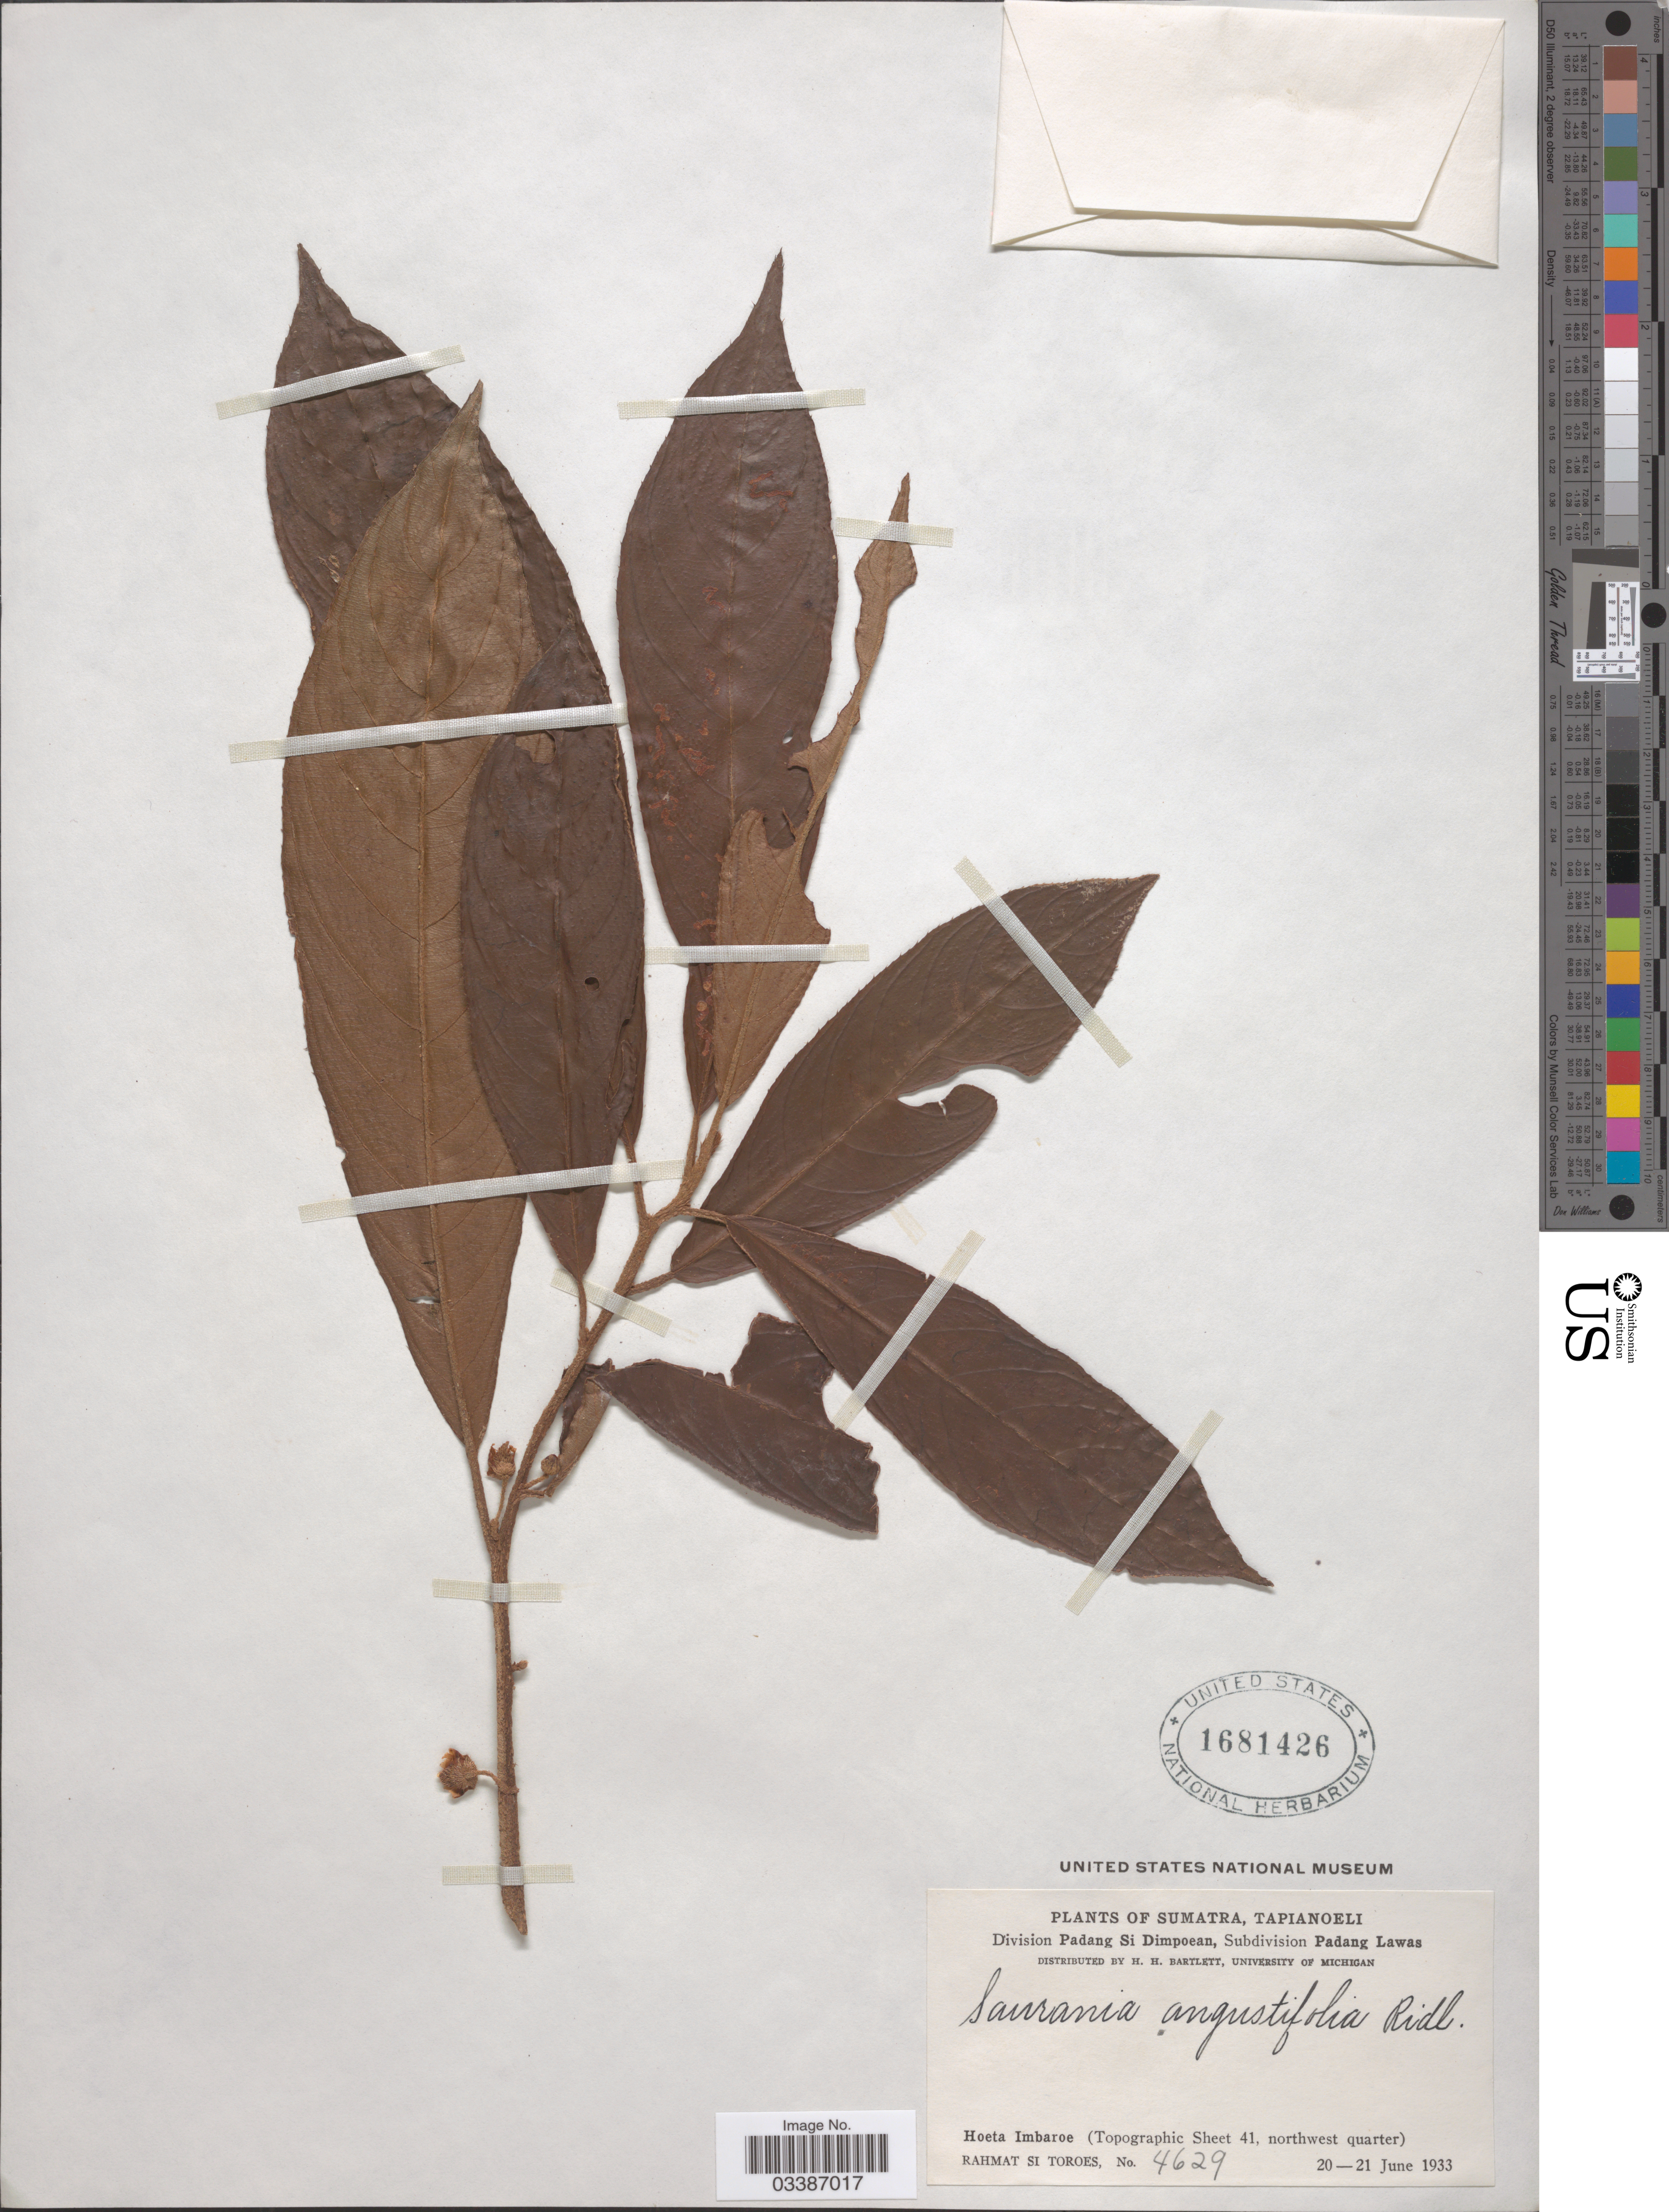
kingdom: Plantae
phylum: Tracheophyta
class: Magnoliopsida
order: Ericales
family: Actinidiaceae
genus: Saurauia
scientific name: Saurauia angustifolia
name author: Turcz.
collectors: Rahmat Si Boeea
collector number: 4629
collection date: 1933-06-20/1933-06-21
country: Indonesia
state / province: Sumatra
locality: Tapianoeli. Division Padang Si Dimpoean, Subdivision Padang Lawas. Hoeta Imbaroe (Topographic Sheet 41, northwest quarter).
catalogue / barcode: US 1681426